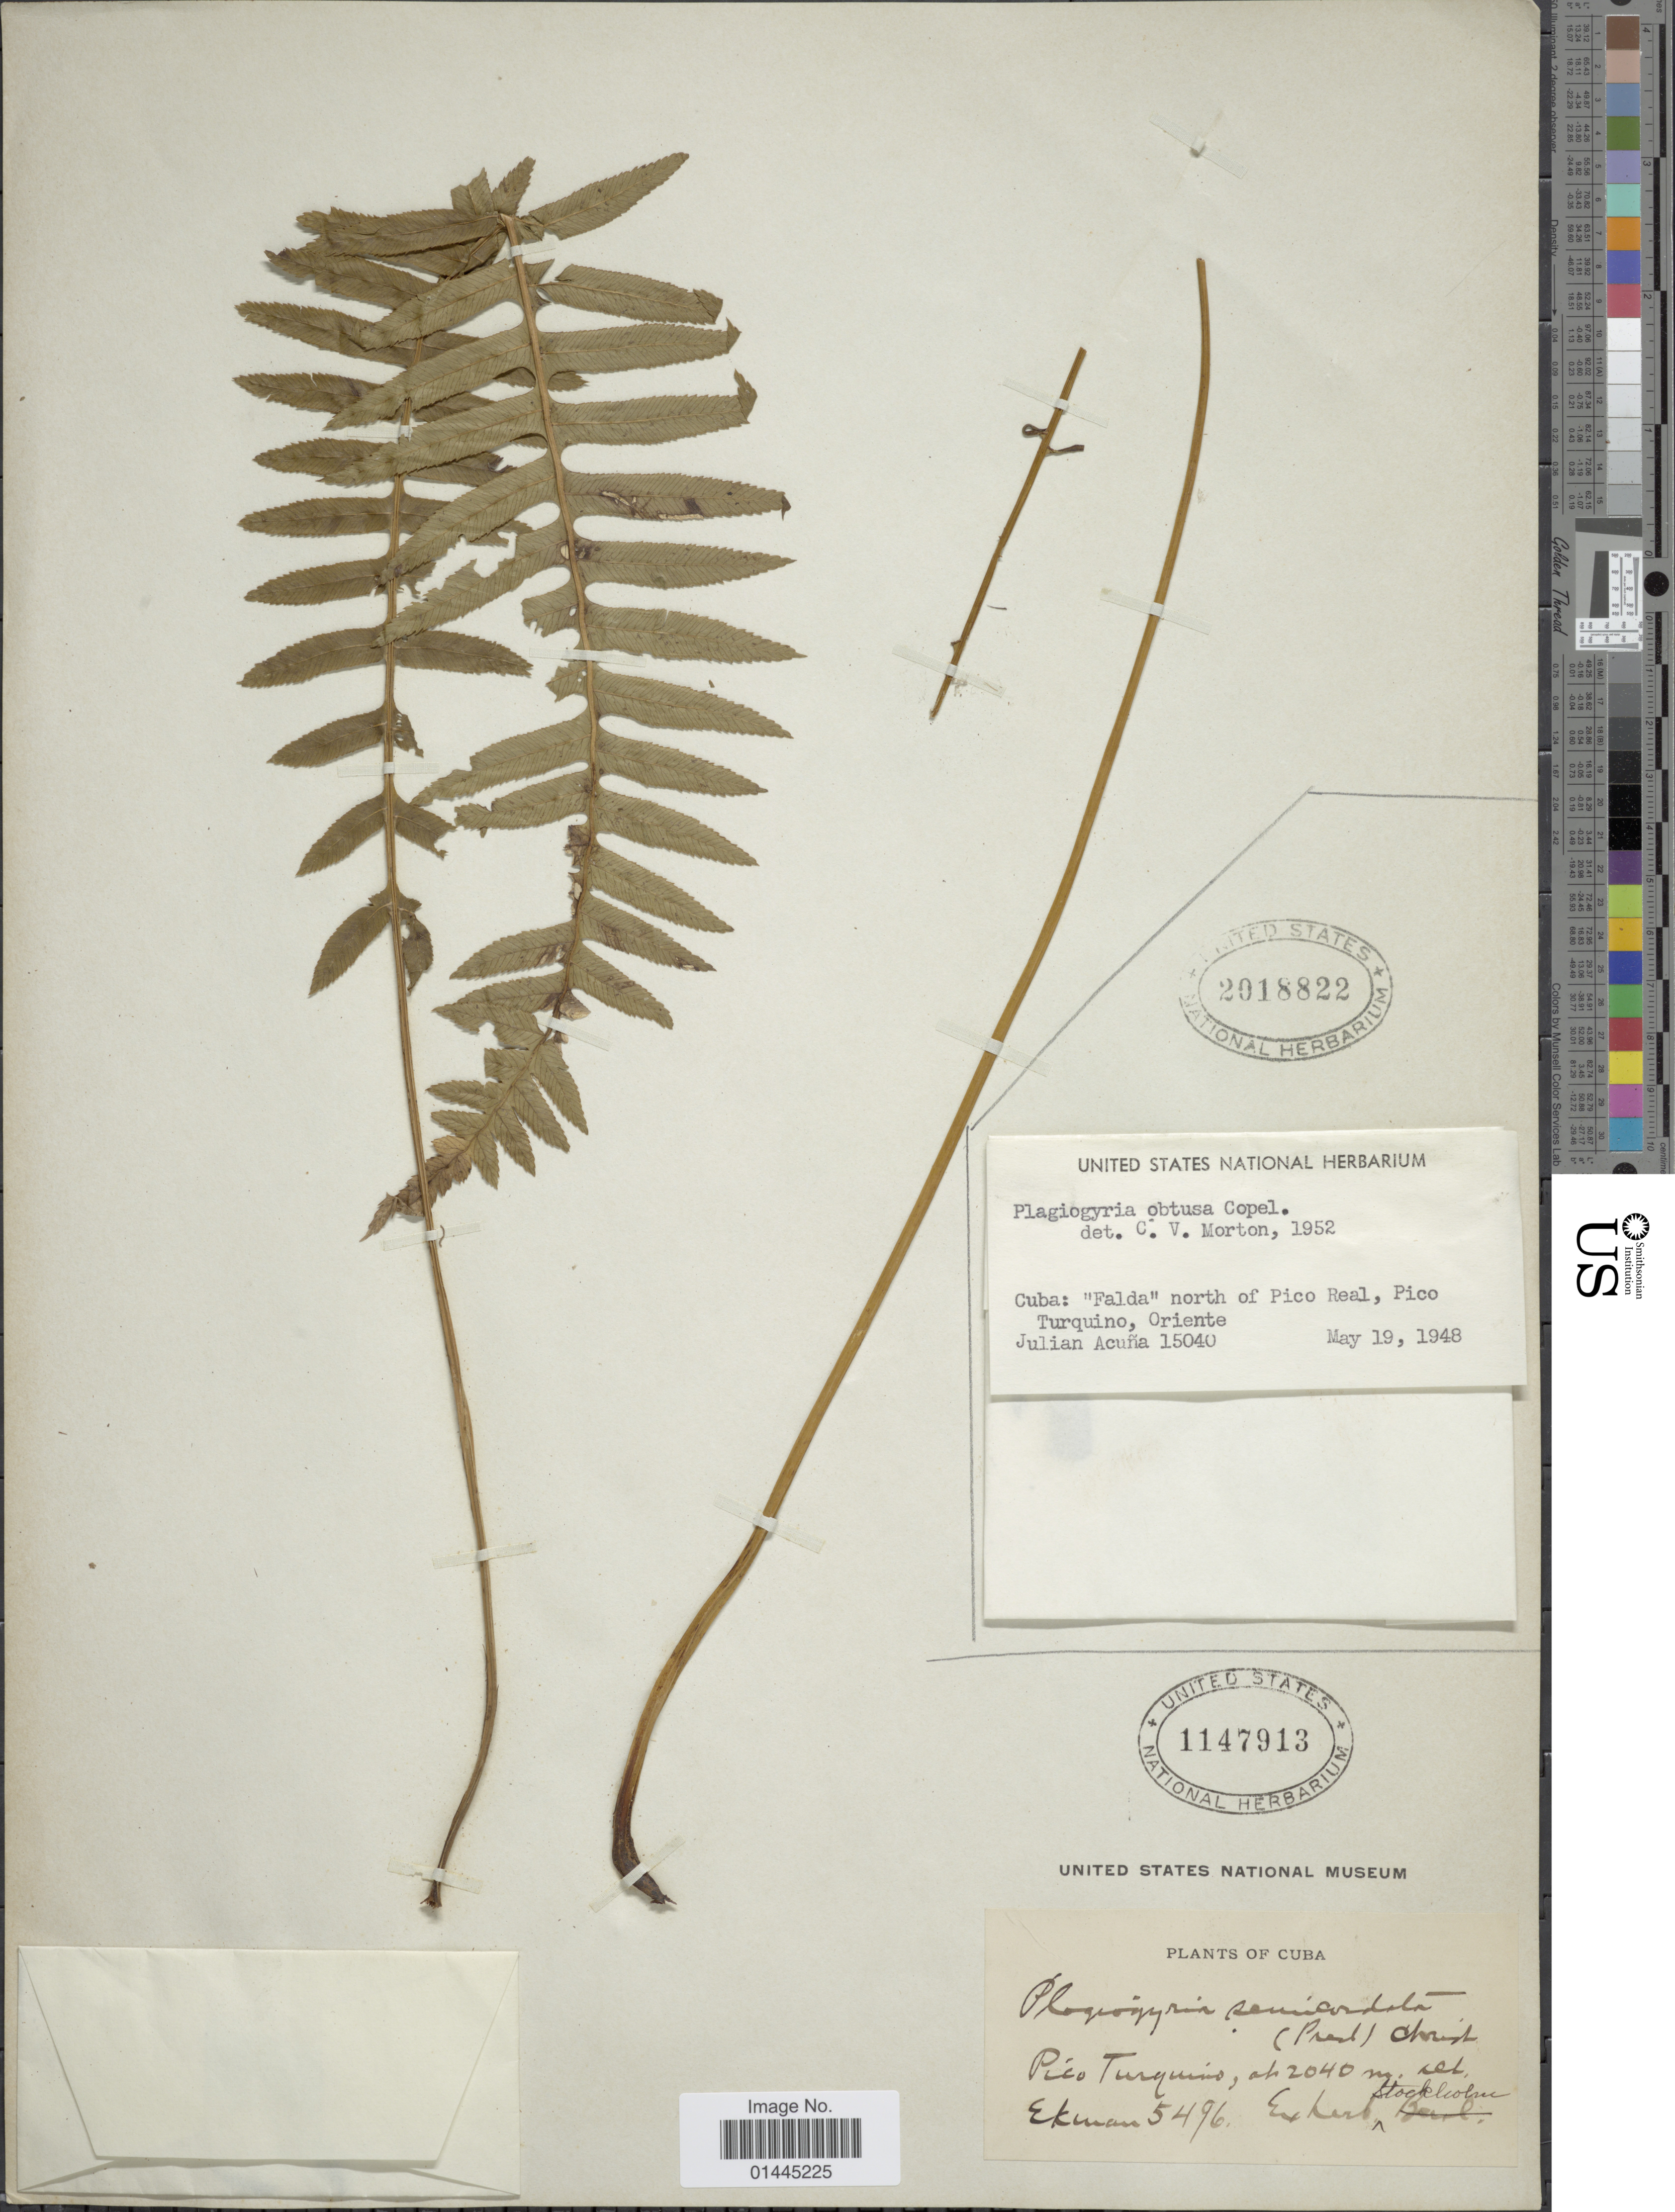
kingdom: Plantae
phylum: Tracheophyta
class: Polypodiopsida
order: Cyatheales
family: Plagiogyriaceae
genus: Plagiogyria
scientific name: Plagiogyria semicordata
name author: (C. Presl) Christ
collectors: E. L. Ekman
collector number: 5496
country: Cuba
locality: Pico Turquino, Ex herb. Stockholm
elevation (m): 2040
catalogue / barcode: US 1147913